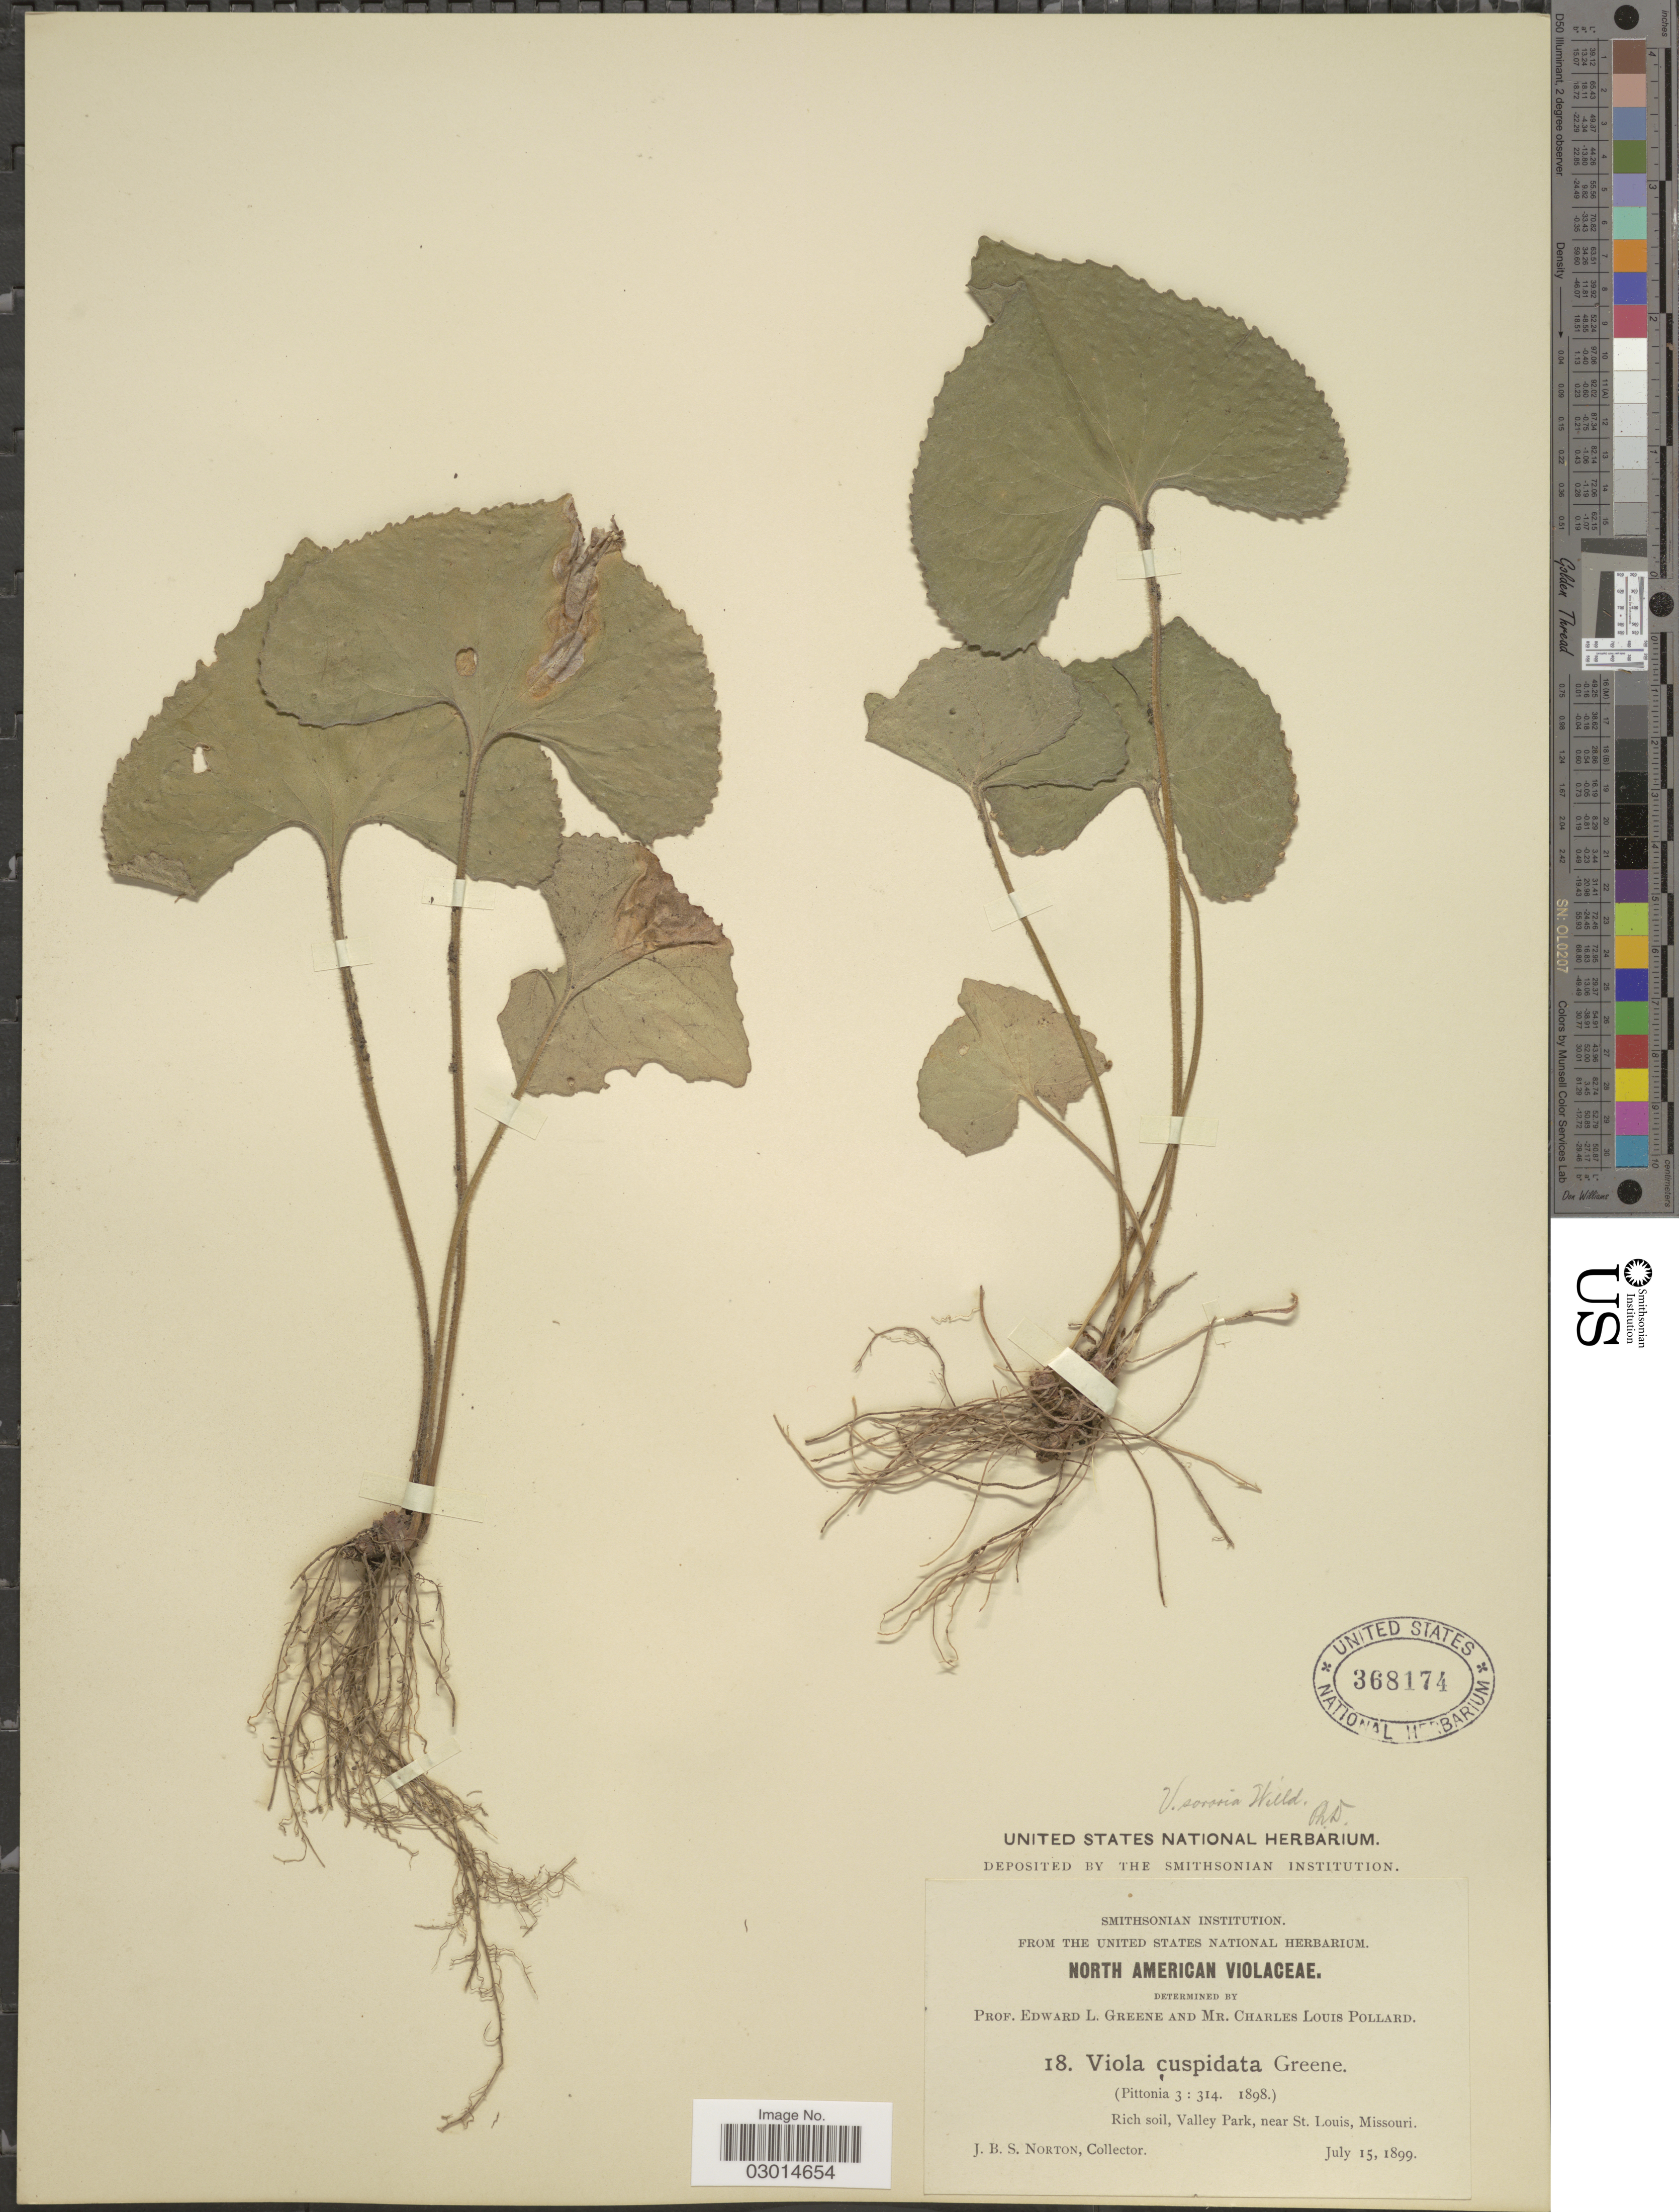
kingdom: Plantae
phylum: Tracheophyta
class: Magnoliopsida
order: Malpighiales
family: Violaceae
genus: Viola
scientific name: Viola cuspidata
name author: Greene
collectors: J. B. S. Norton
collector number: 18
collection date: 1899-07-15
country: United States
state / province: Missouri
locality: Valley Park, near St. Louis.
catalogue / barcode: US 368174